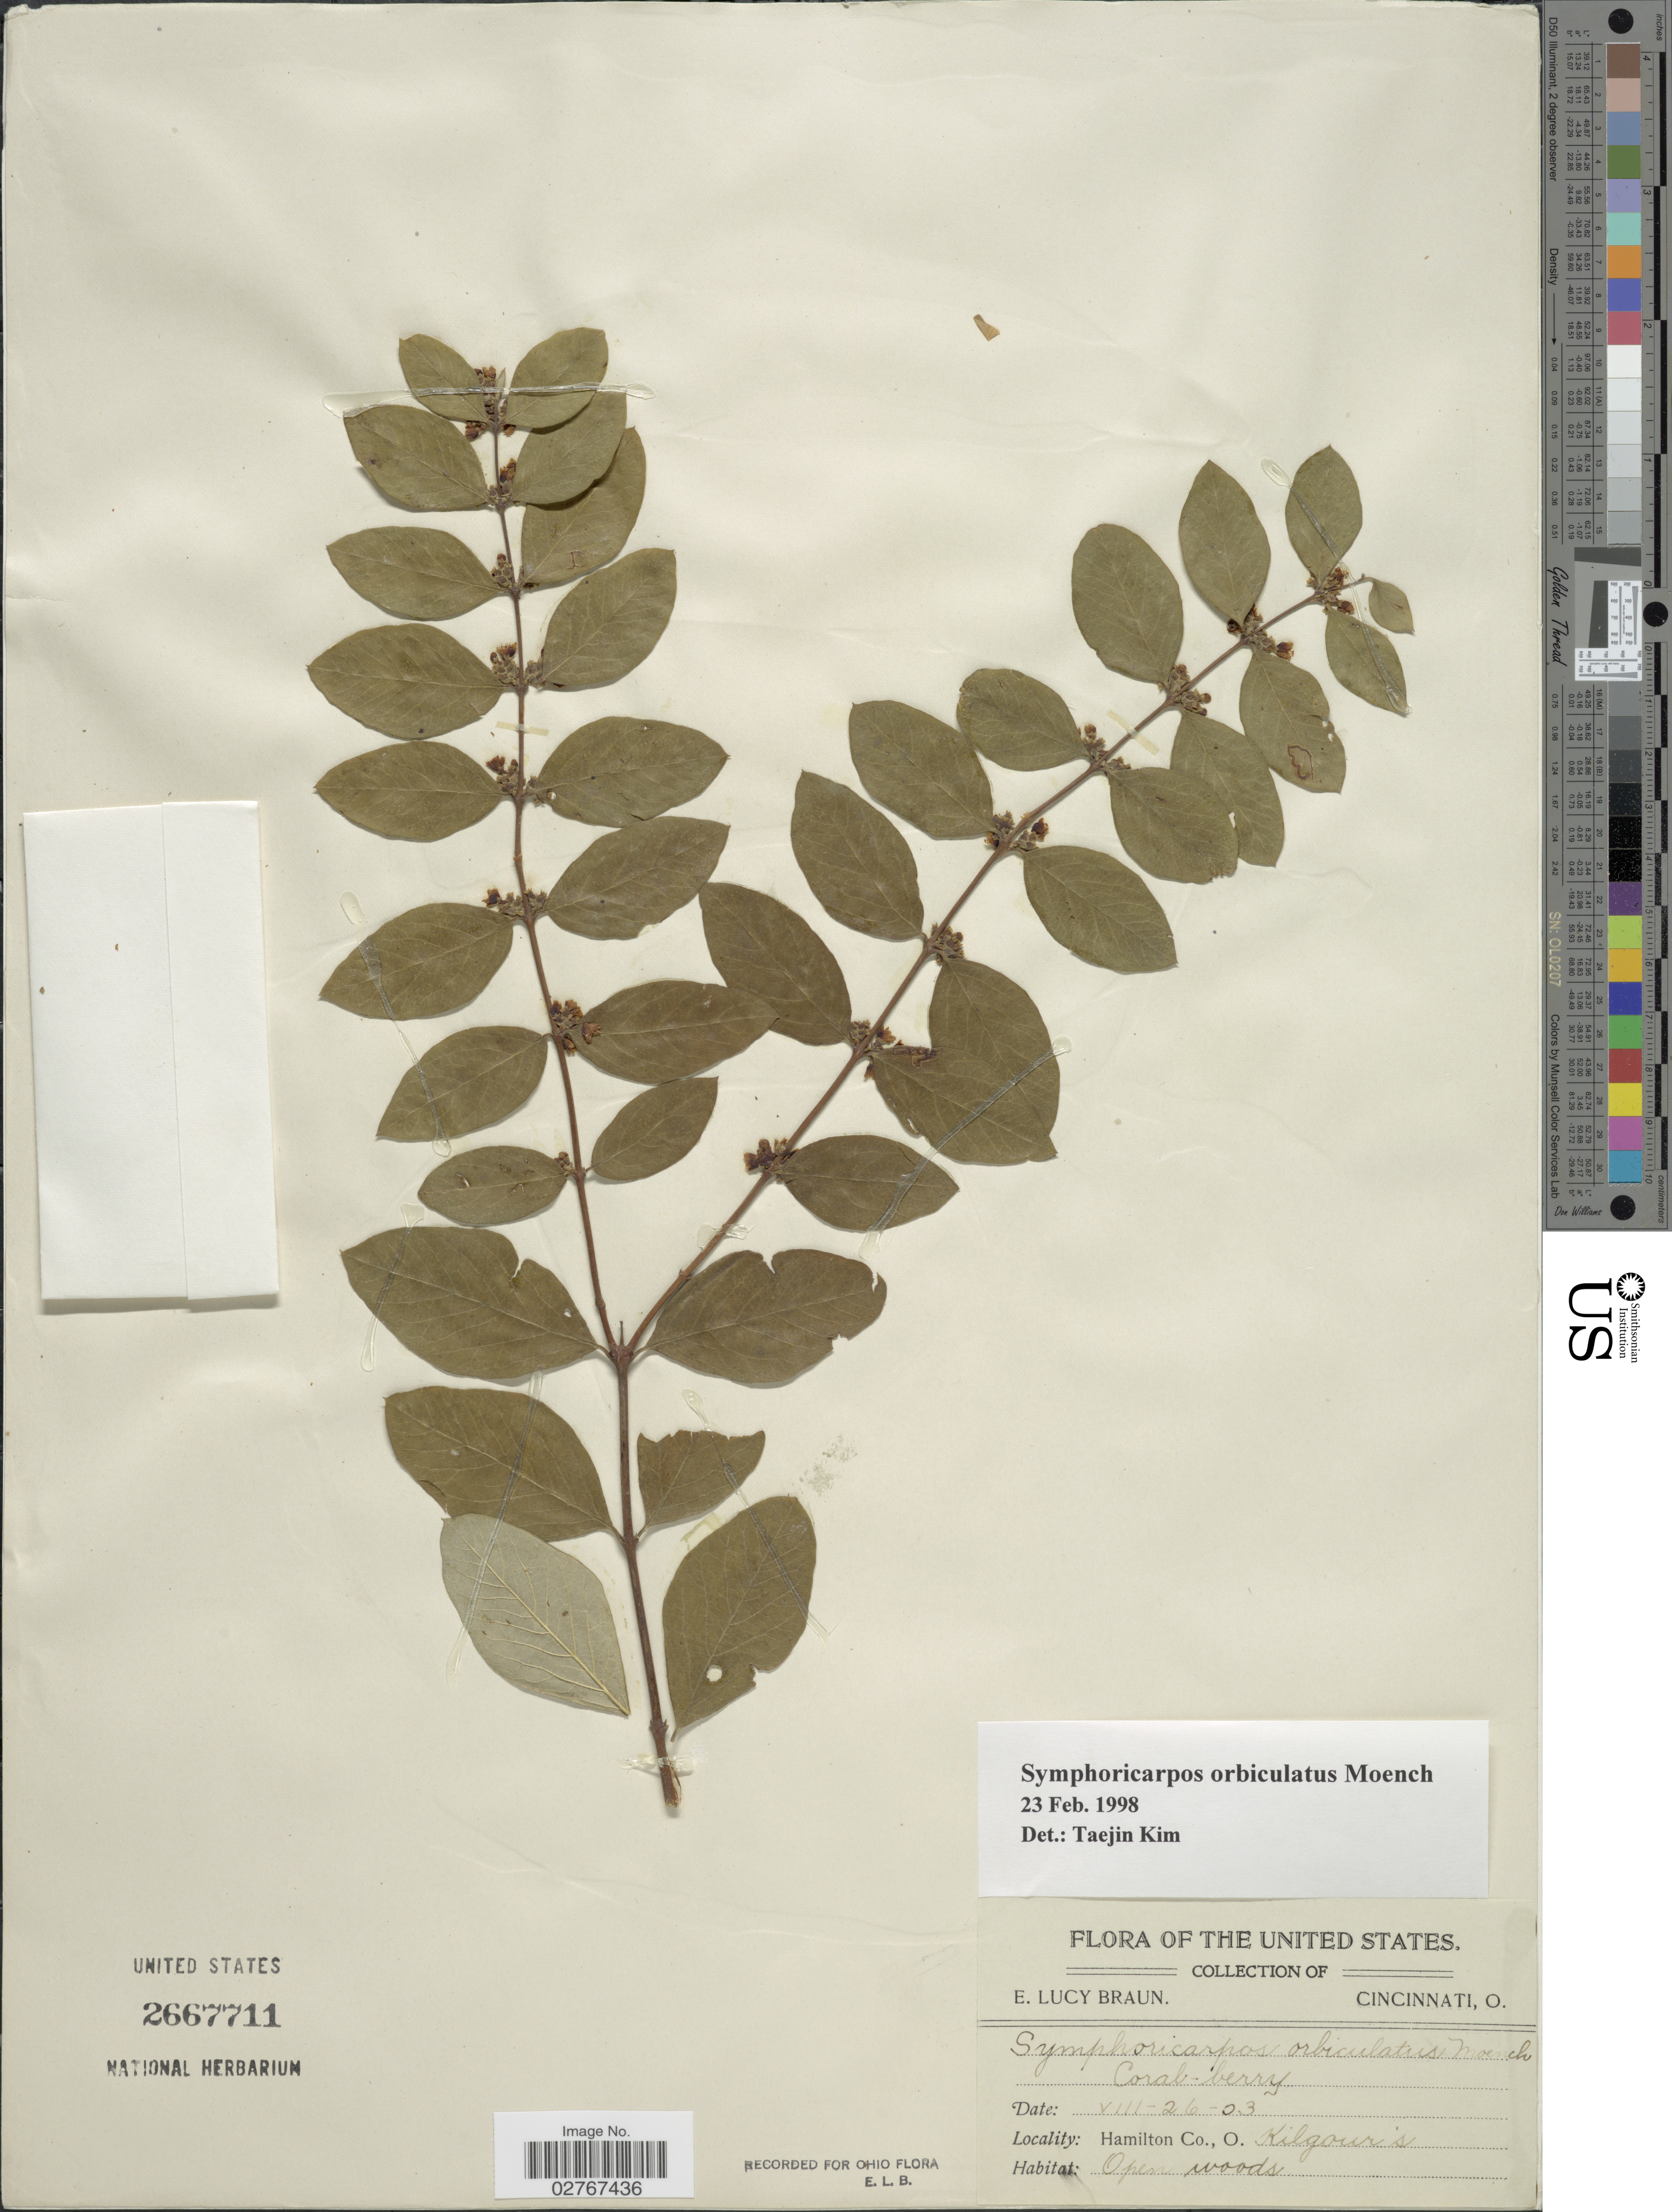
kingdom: Plantae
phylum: Tracheophyta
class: Magnoliopsida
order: Dipsacales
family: Caprifoliaceae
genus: Symphoricarpos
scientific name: Symphoricarpos orbiculatus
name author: Moench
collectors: E. L. Braun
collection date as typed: Transcribed d/m/y: 26/8/3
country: United States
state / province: Ohio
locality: Hamilton Co., O. Kilgour's.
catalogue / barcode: US 2667711